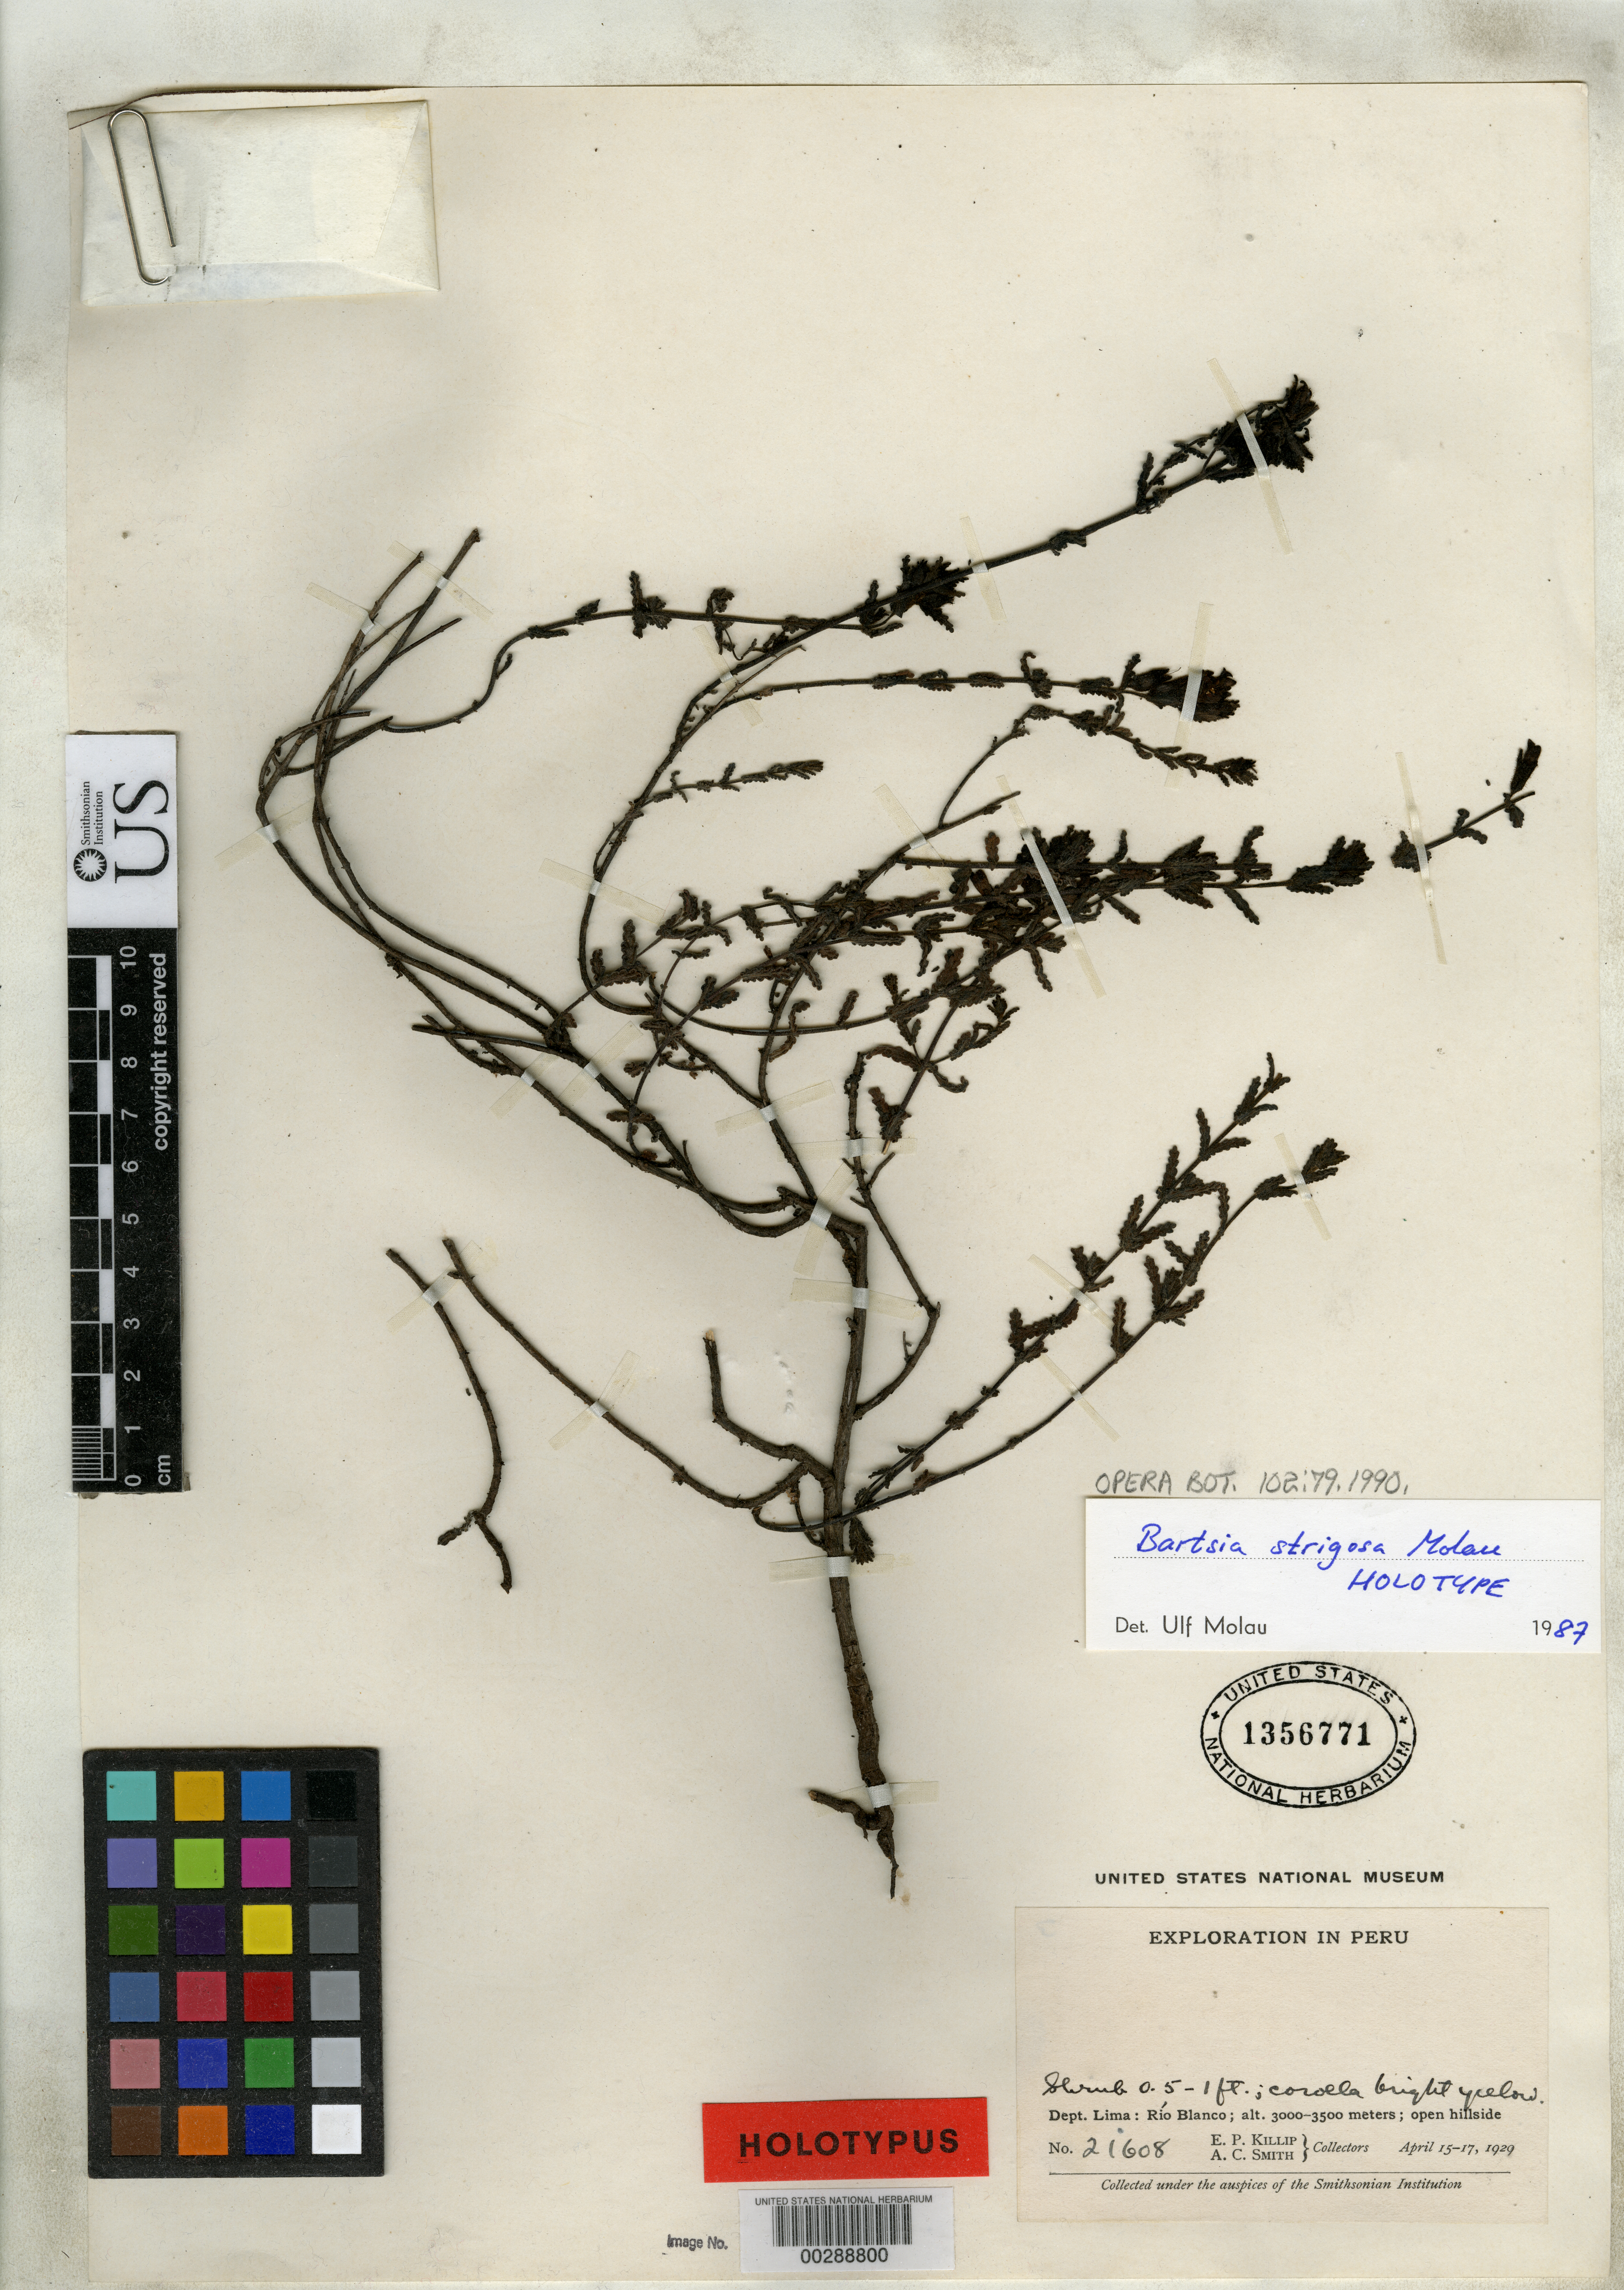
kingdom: Plantae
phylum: Tracheophyta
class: Magnoliopsida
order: Lamiales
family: Orobanchaceae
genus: Bartsia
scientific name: Bartsia strigosa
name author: Molau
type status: Holotype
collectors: E. P. Killip & A. C. Smith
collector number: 21608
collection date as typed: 15 Apr 1929 to 17 Apr 1929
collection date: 1929-04-15/1929-04-17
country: Peru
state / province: Lima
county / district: Huarochirí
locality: Rio Blanco, open hillside.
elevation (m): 3000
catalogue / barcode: US 1356771